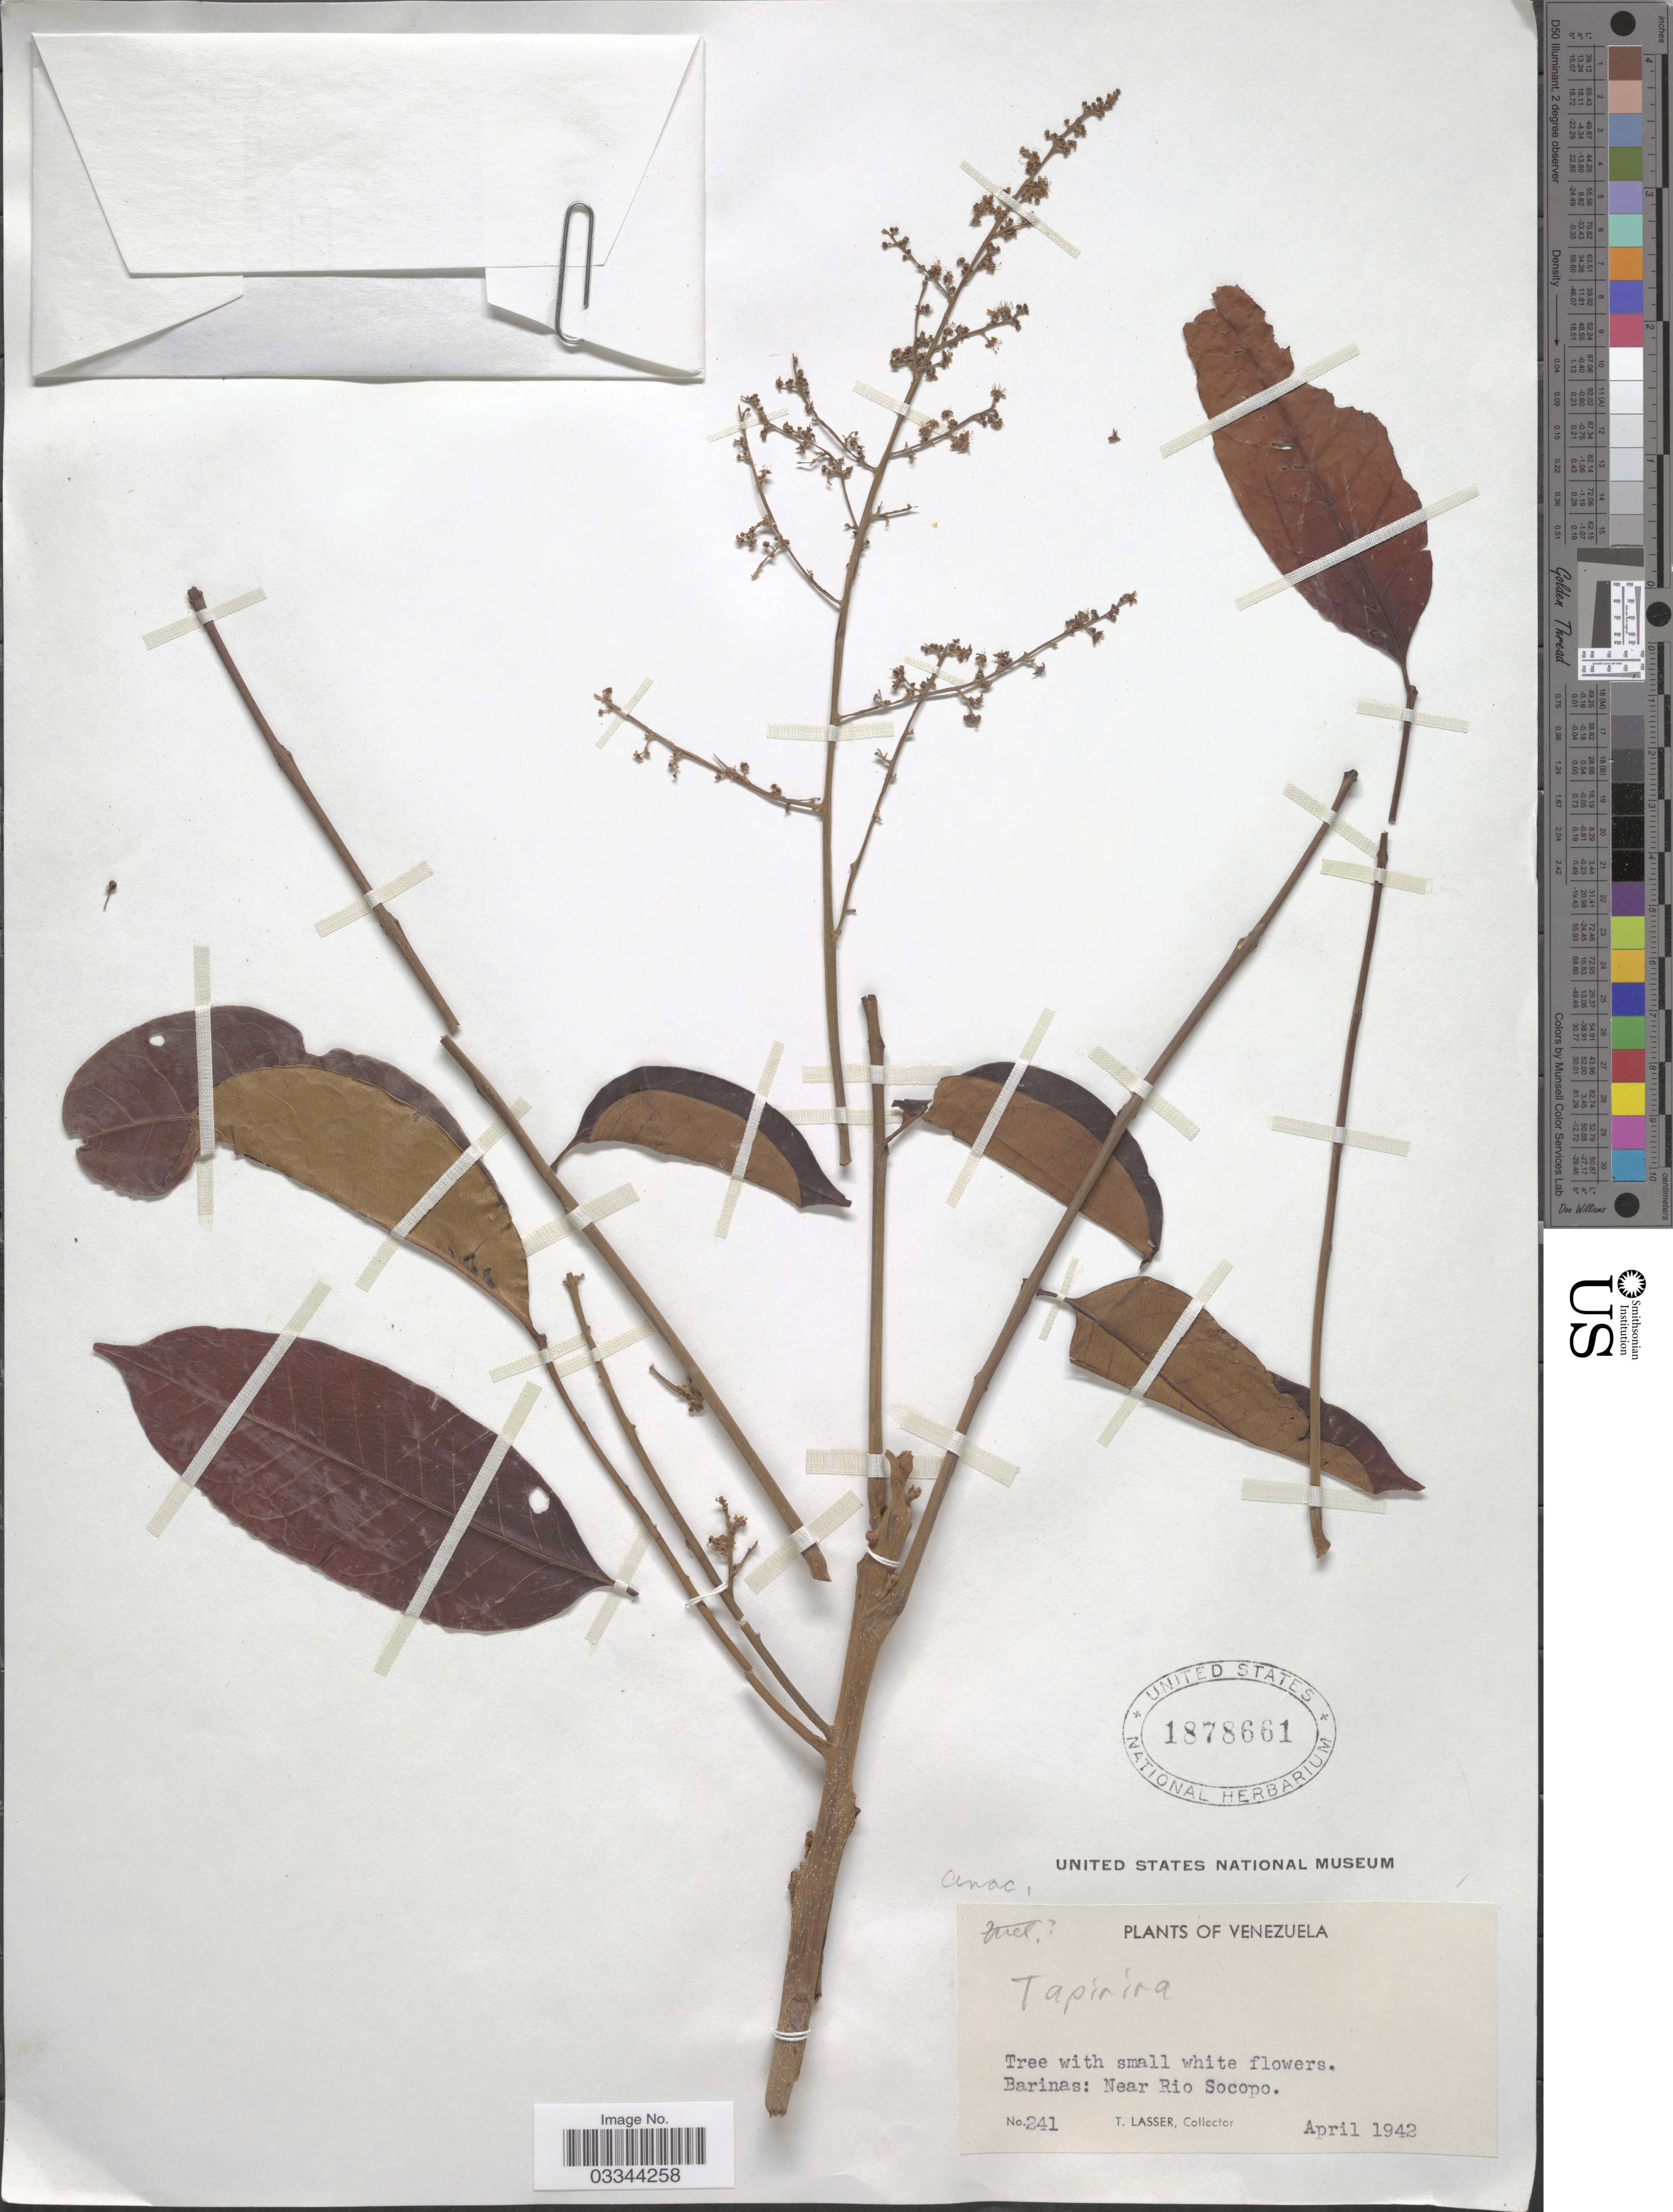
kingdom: Plantae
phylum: Tracheophyta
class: Magnoliopsida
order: Sapindales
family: Anacardiaceae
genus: Tapirira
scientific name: Tapirira sp.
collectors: T. Lasser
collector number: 241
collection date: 1942-04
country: Venezuela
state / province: Barinas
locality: Near Rio Socopo.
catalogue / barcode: US 1878661